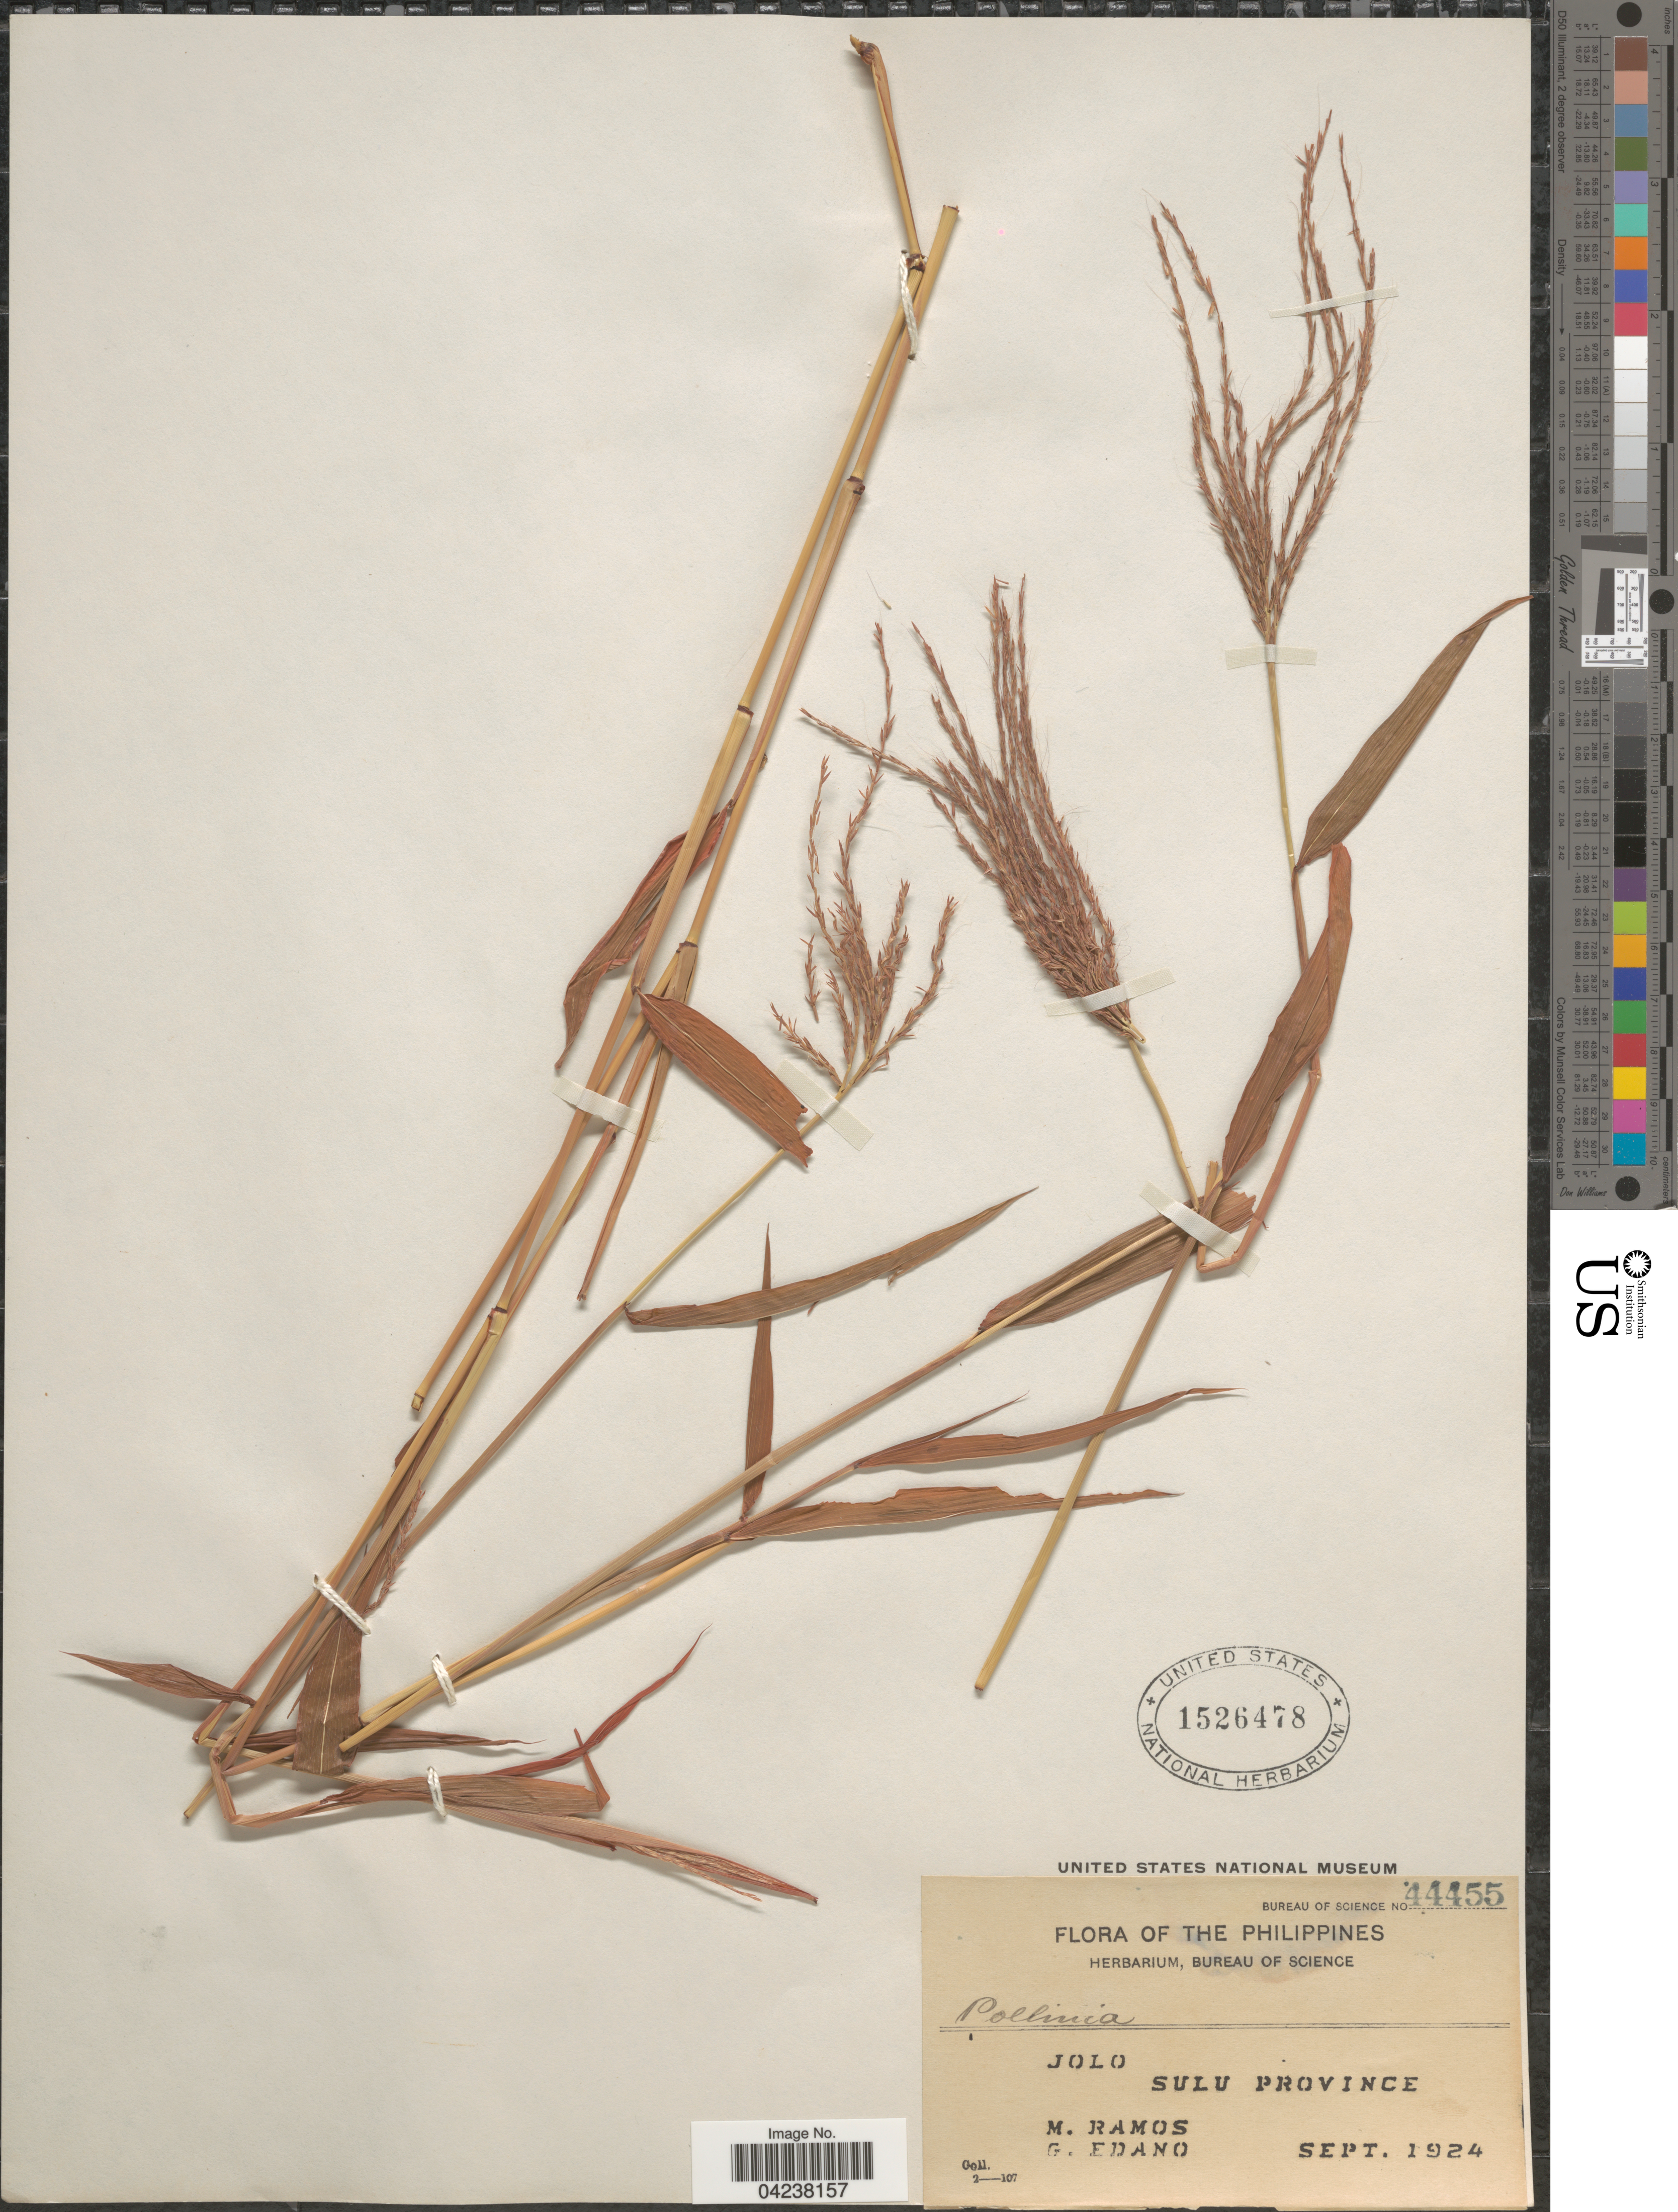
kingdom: Plantae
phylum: Tracheophyta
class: Liliopsida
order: Poales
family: Poaceae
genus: Microstegium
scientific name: Microstegium sp.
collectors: M. Ramos & G. Edaño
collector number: Bureau of Science 44455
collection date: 1924-09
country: Philippines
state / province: Muslim Mindanao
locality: Jolo. Sulu Province.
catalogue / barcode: US 1526478